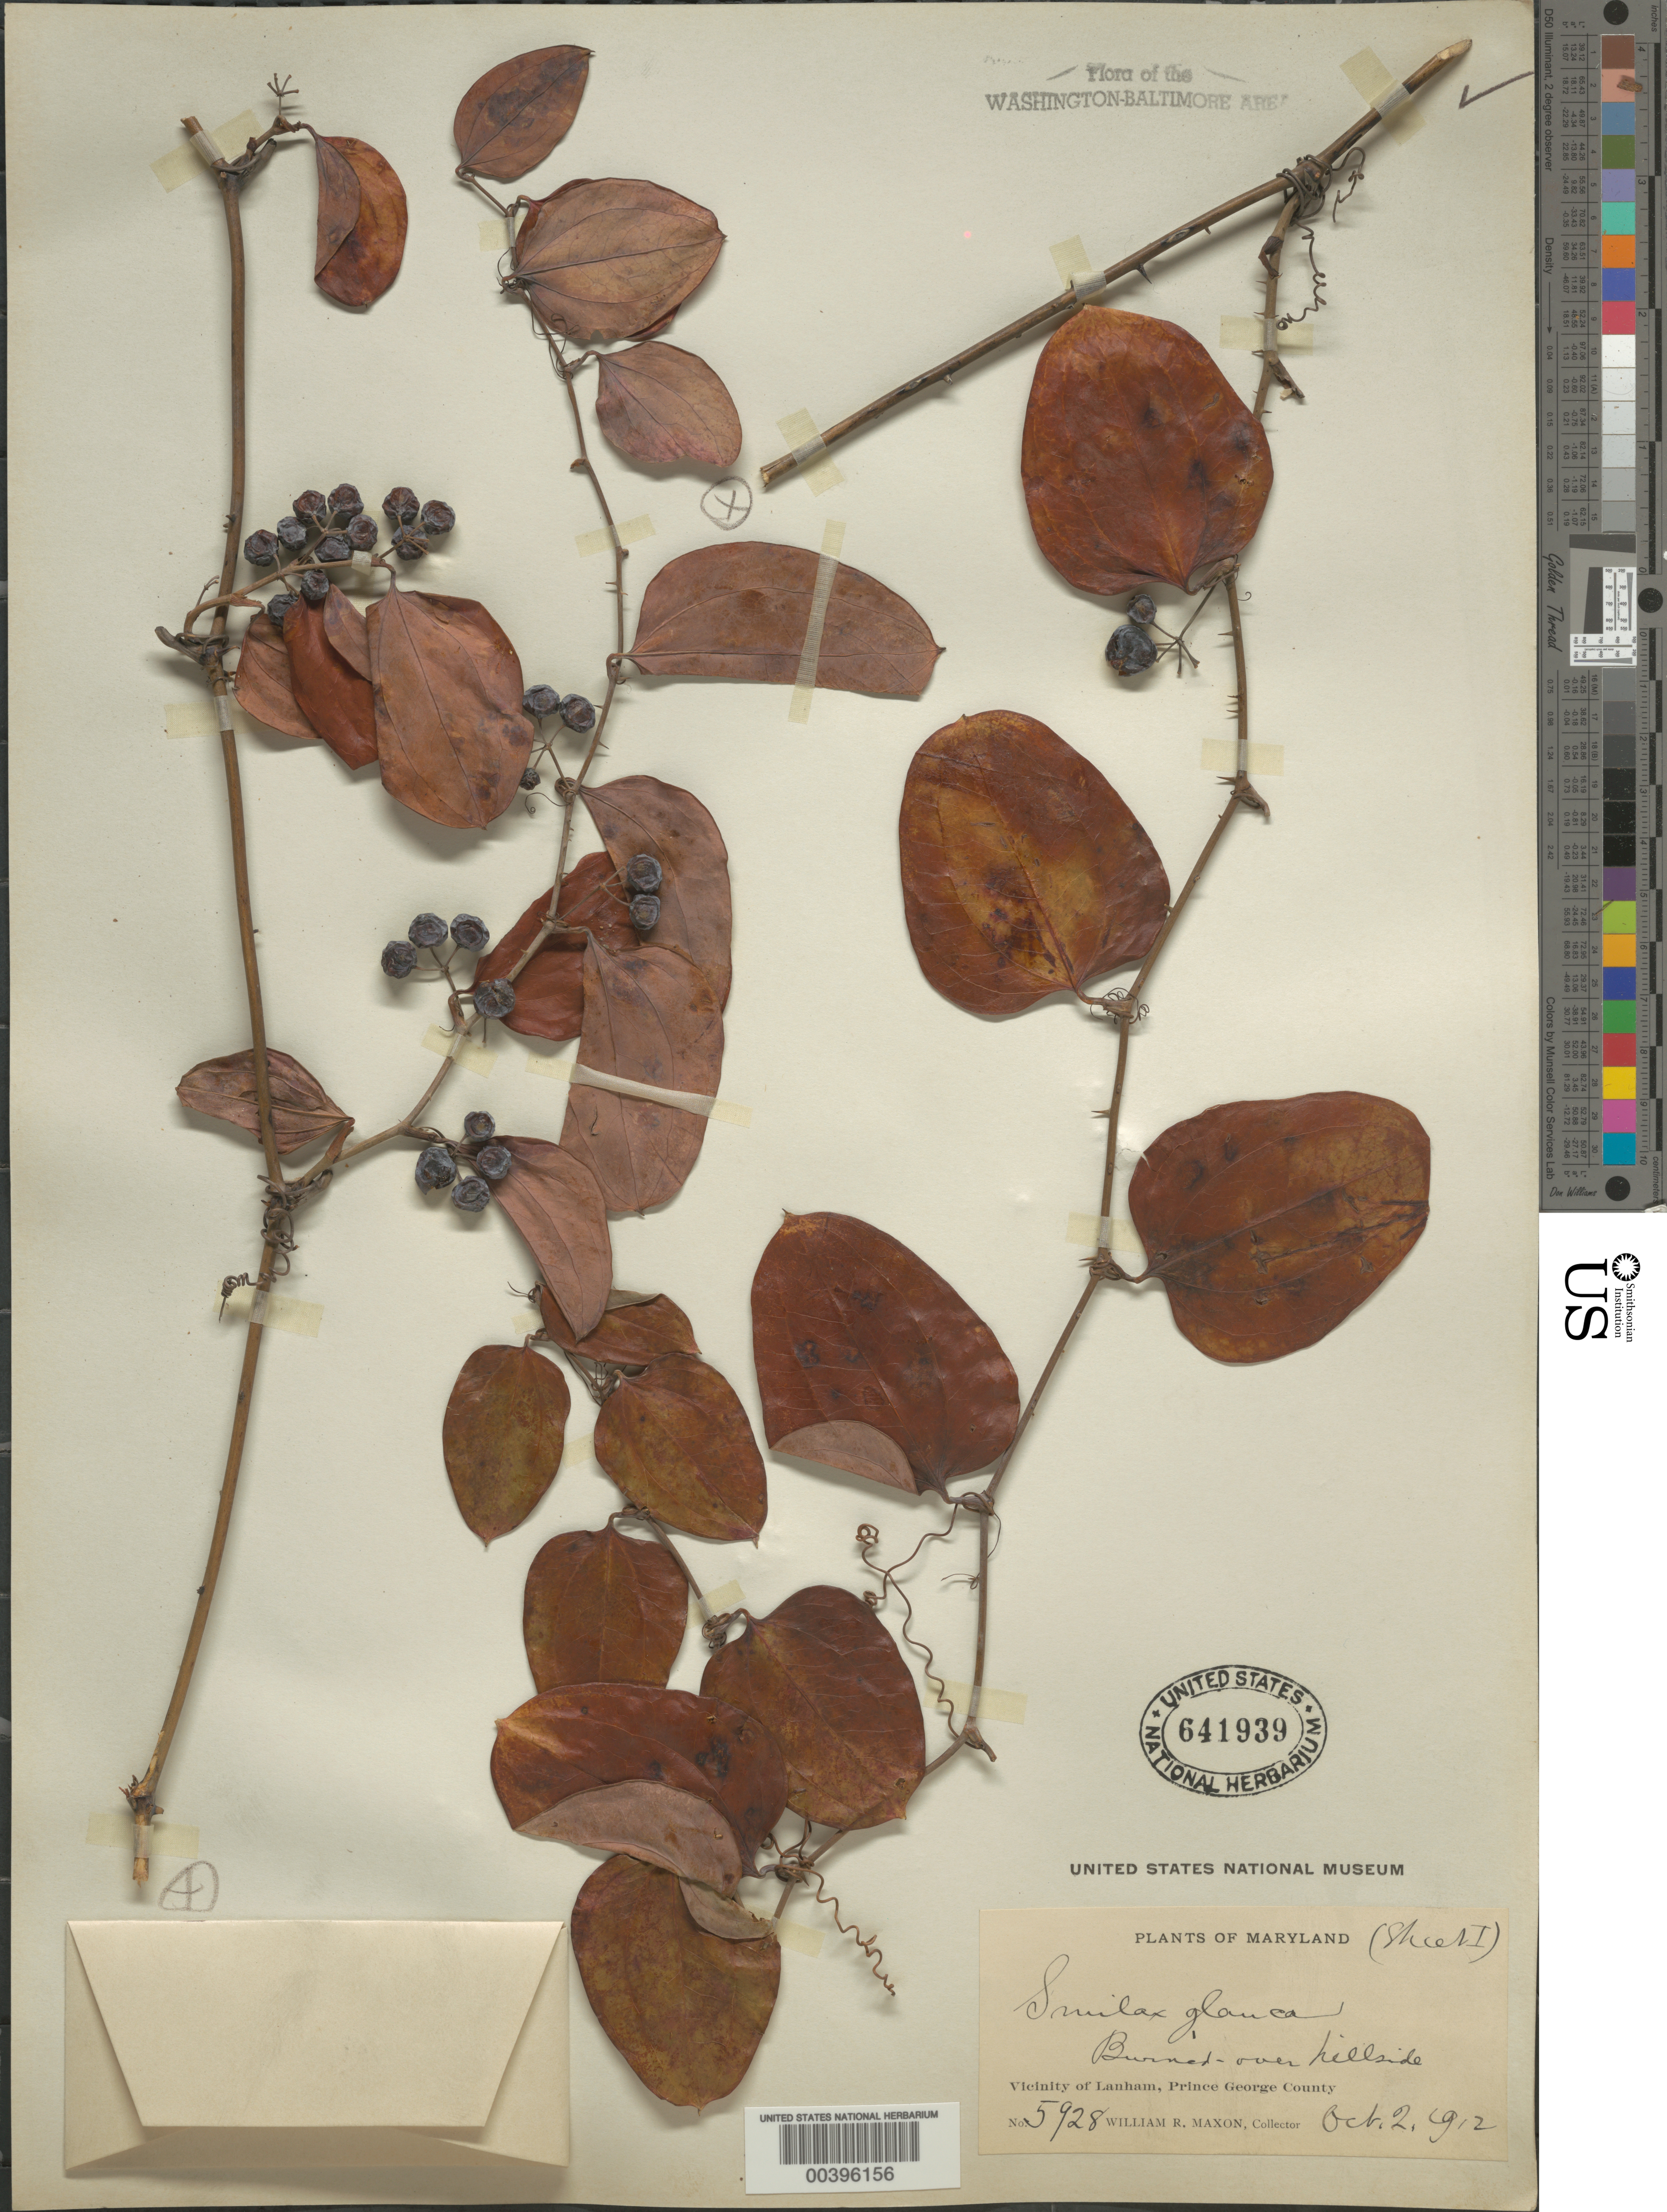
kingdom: Plantae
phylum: Tracheophyta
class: Liliopsida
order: Liliales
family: Smilacaceae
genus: Smilax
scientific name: Smilax glauca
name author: Walter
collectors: W. R. Maxon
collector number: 5928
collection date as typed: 02 Oct 1902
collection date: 1902-10-02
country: United States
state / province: Maryland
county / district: Prince George's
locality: Lanham vicinity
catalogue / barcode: US 641939